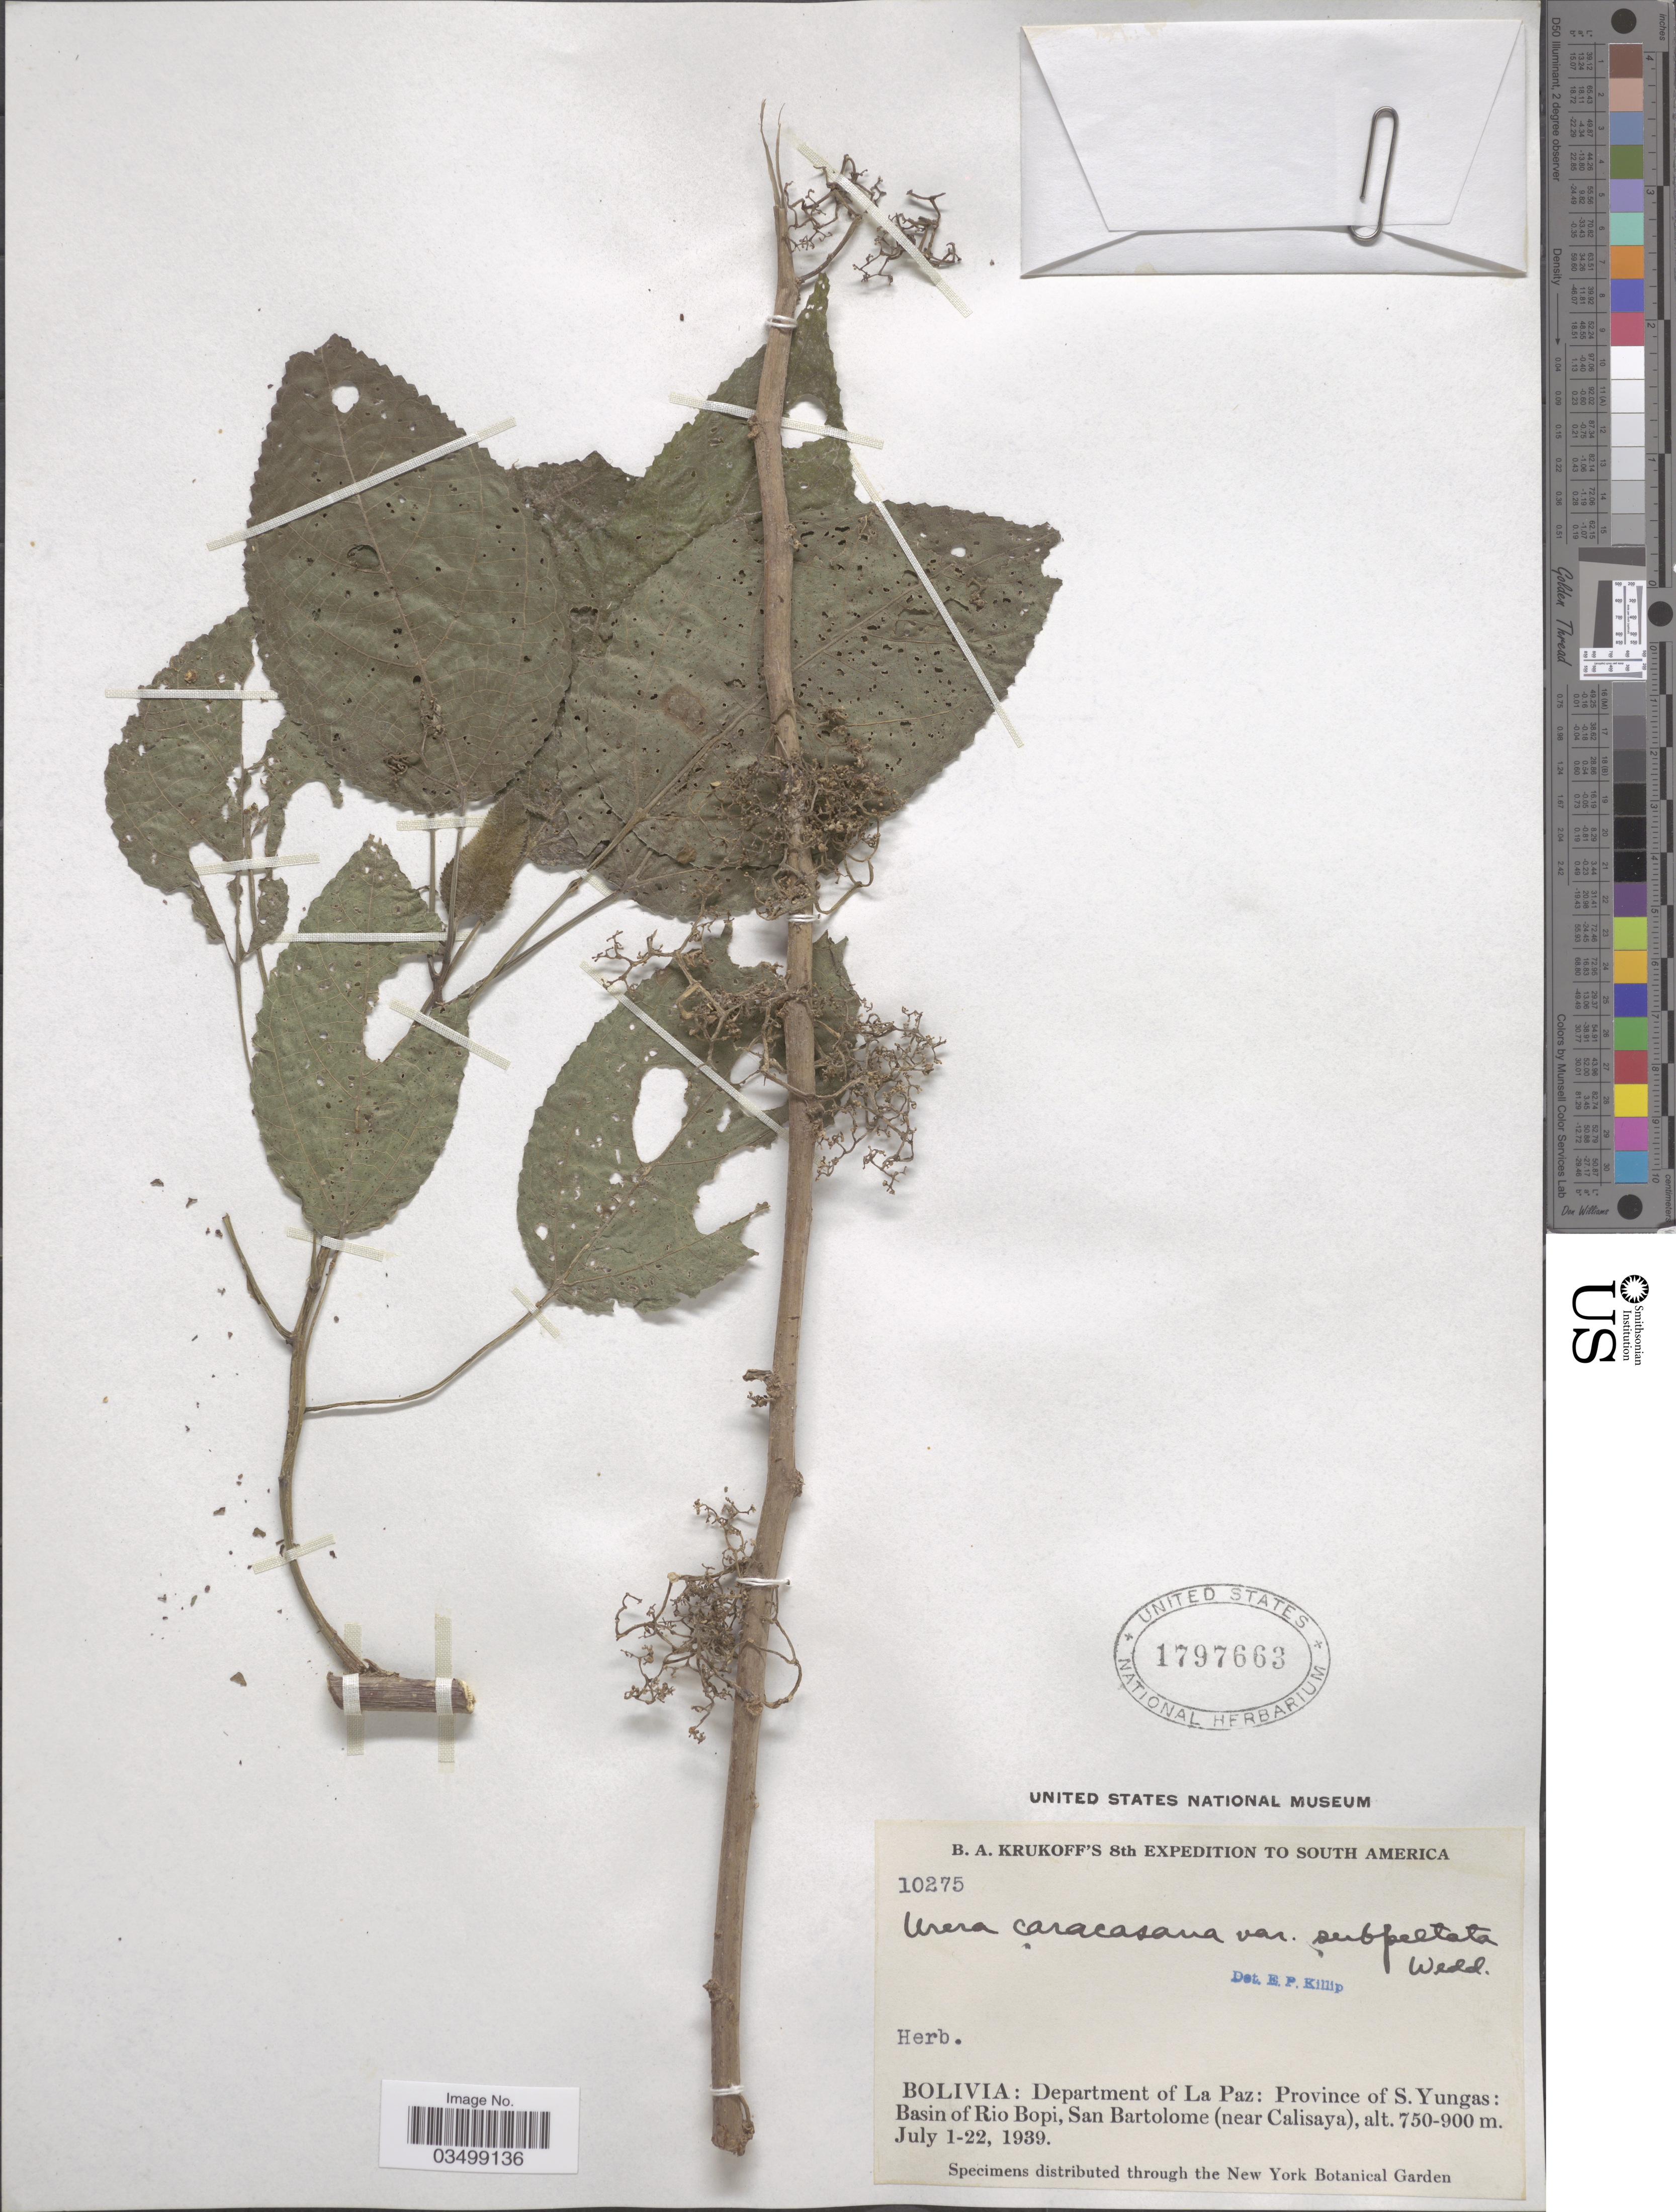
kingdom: Plantae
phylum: Tracheophyta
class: Magnoliopsida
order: Rosales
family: Urticaceae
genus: Urera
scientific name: Urera caracasana var. subpeltata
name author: (Miq.) Wedd.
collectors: B. A. Krukoff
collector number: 10275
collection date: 1939-07-01/1939-07-22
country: Bolivia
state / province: La Paz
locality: Department of La Paz: S. Yungas: Basin of Rio Bopi, San Bartolome (near Calisaya).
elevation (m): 750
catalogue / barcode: US 1797663